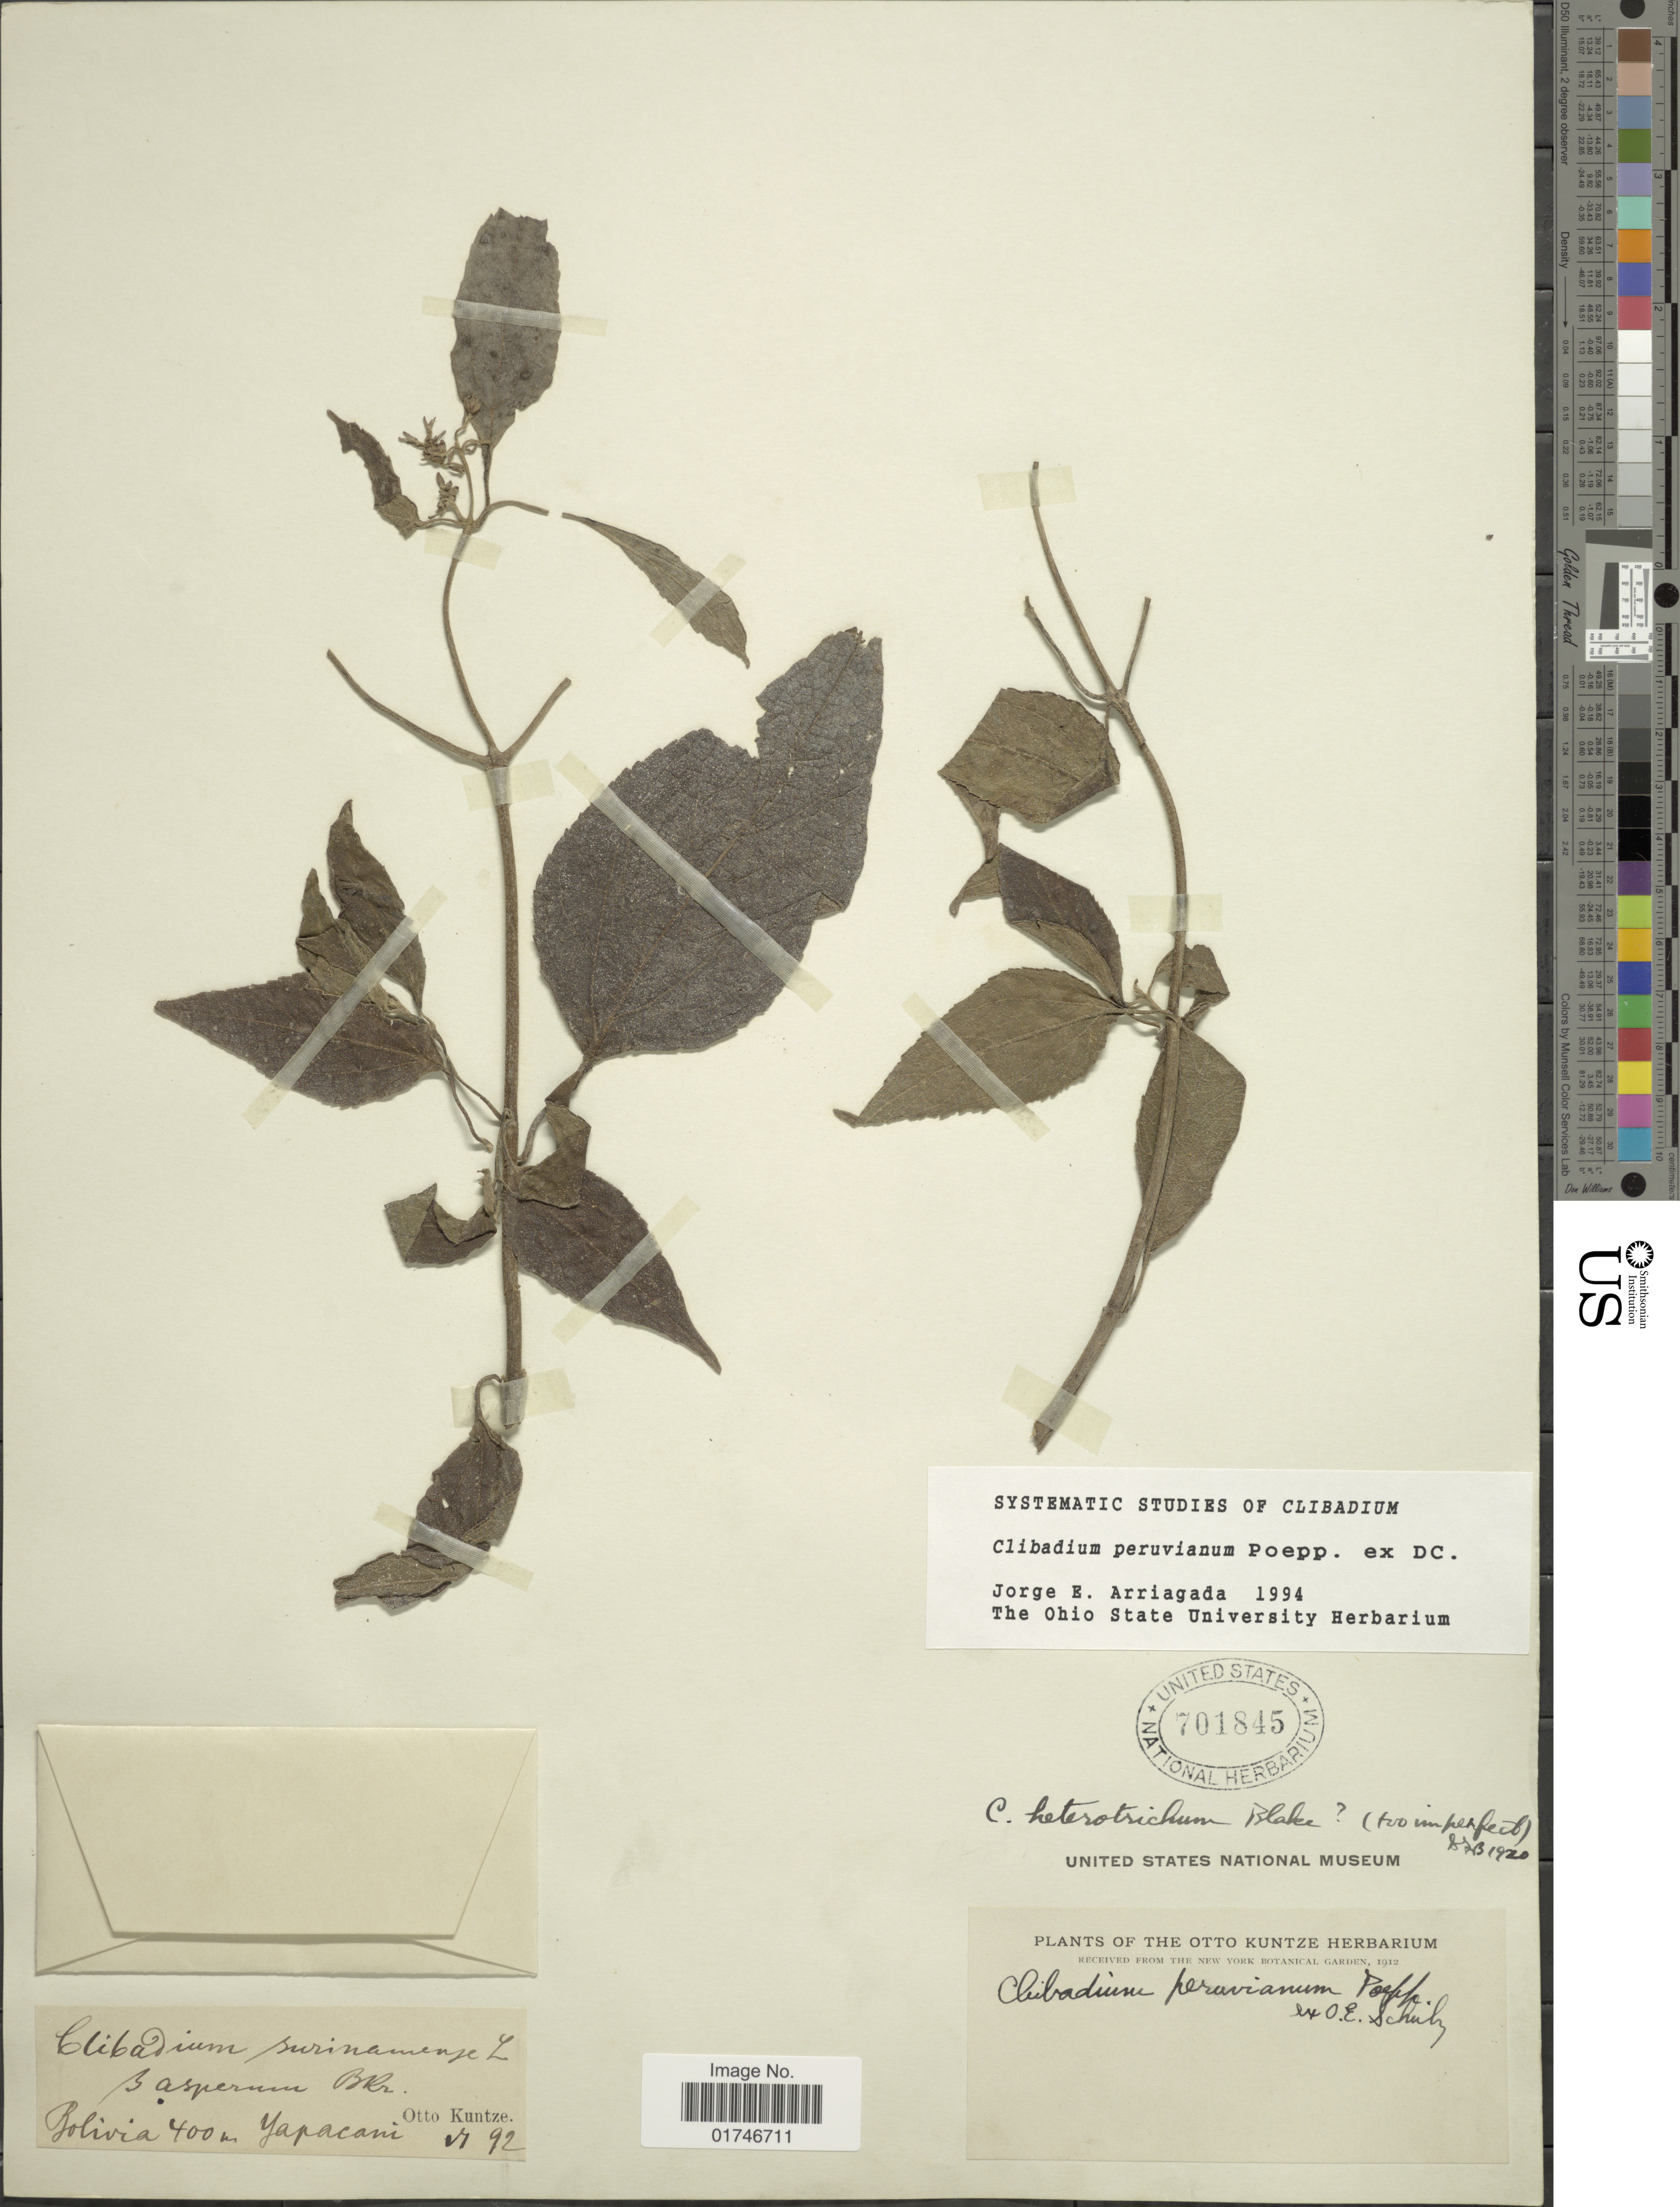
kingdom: Plantae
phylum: Tracheophyta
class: Magnoliopsida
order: Asterales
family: Asteraceae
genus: Clibadium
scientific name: Clibadium peruvianum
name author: Poepp.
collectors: C.E.O. Kuntze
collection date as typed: Transcribed d/m/y: /6/92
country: Bolivia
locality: Yapacani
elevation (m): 400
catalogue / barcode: US 701845